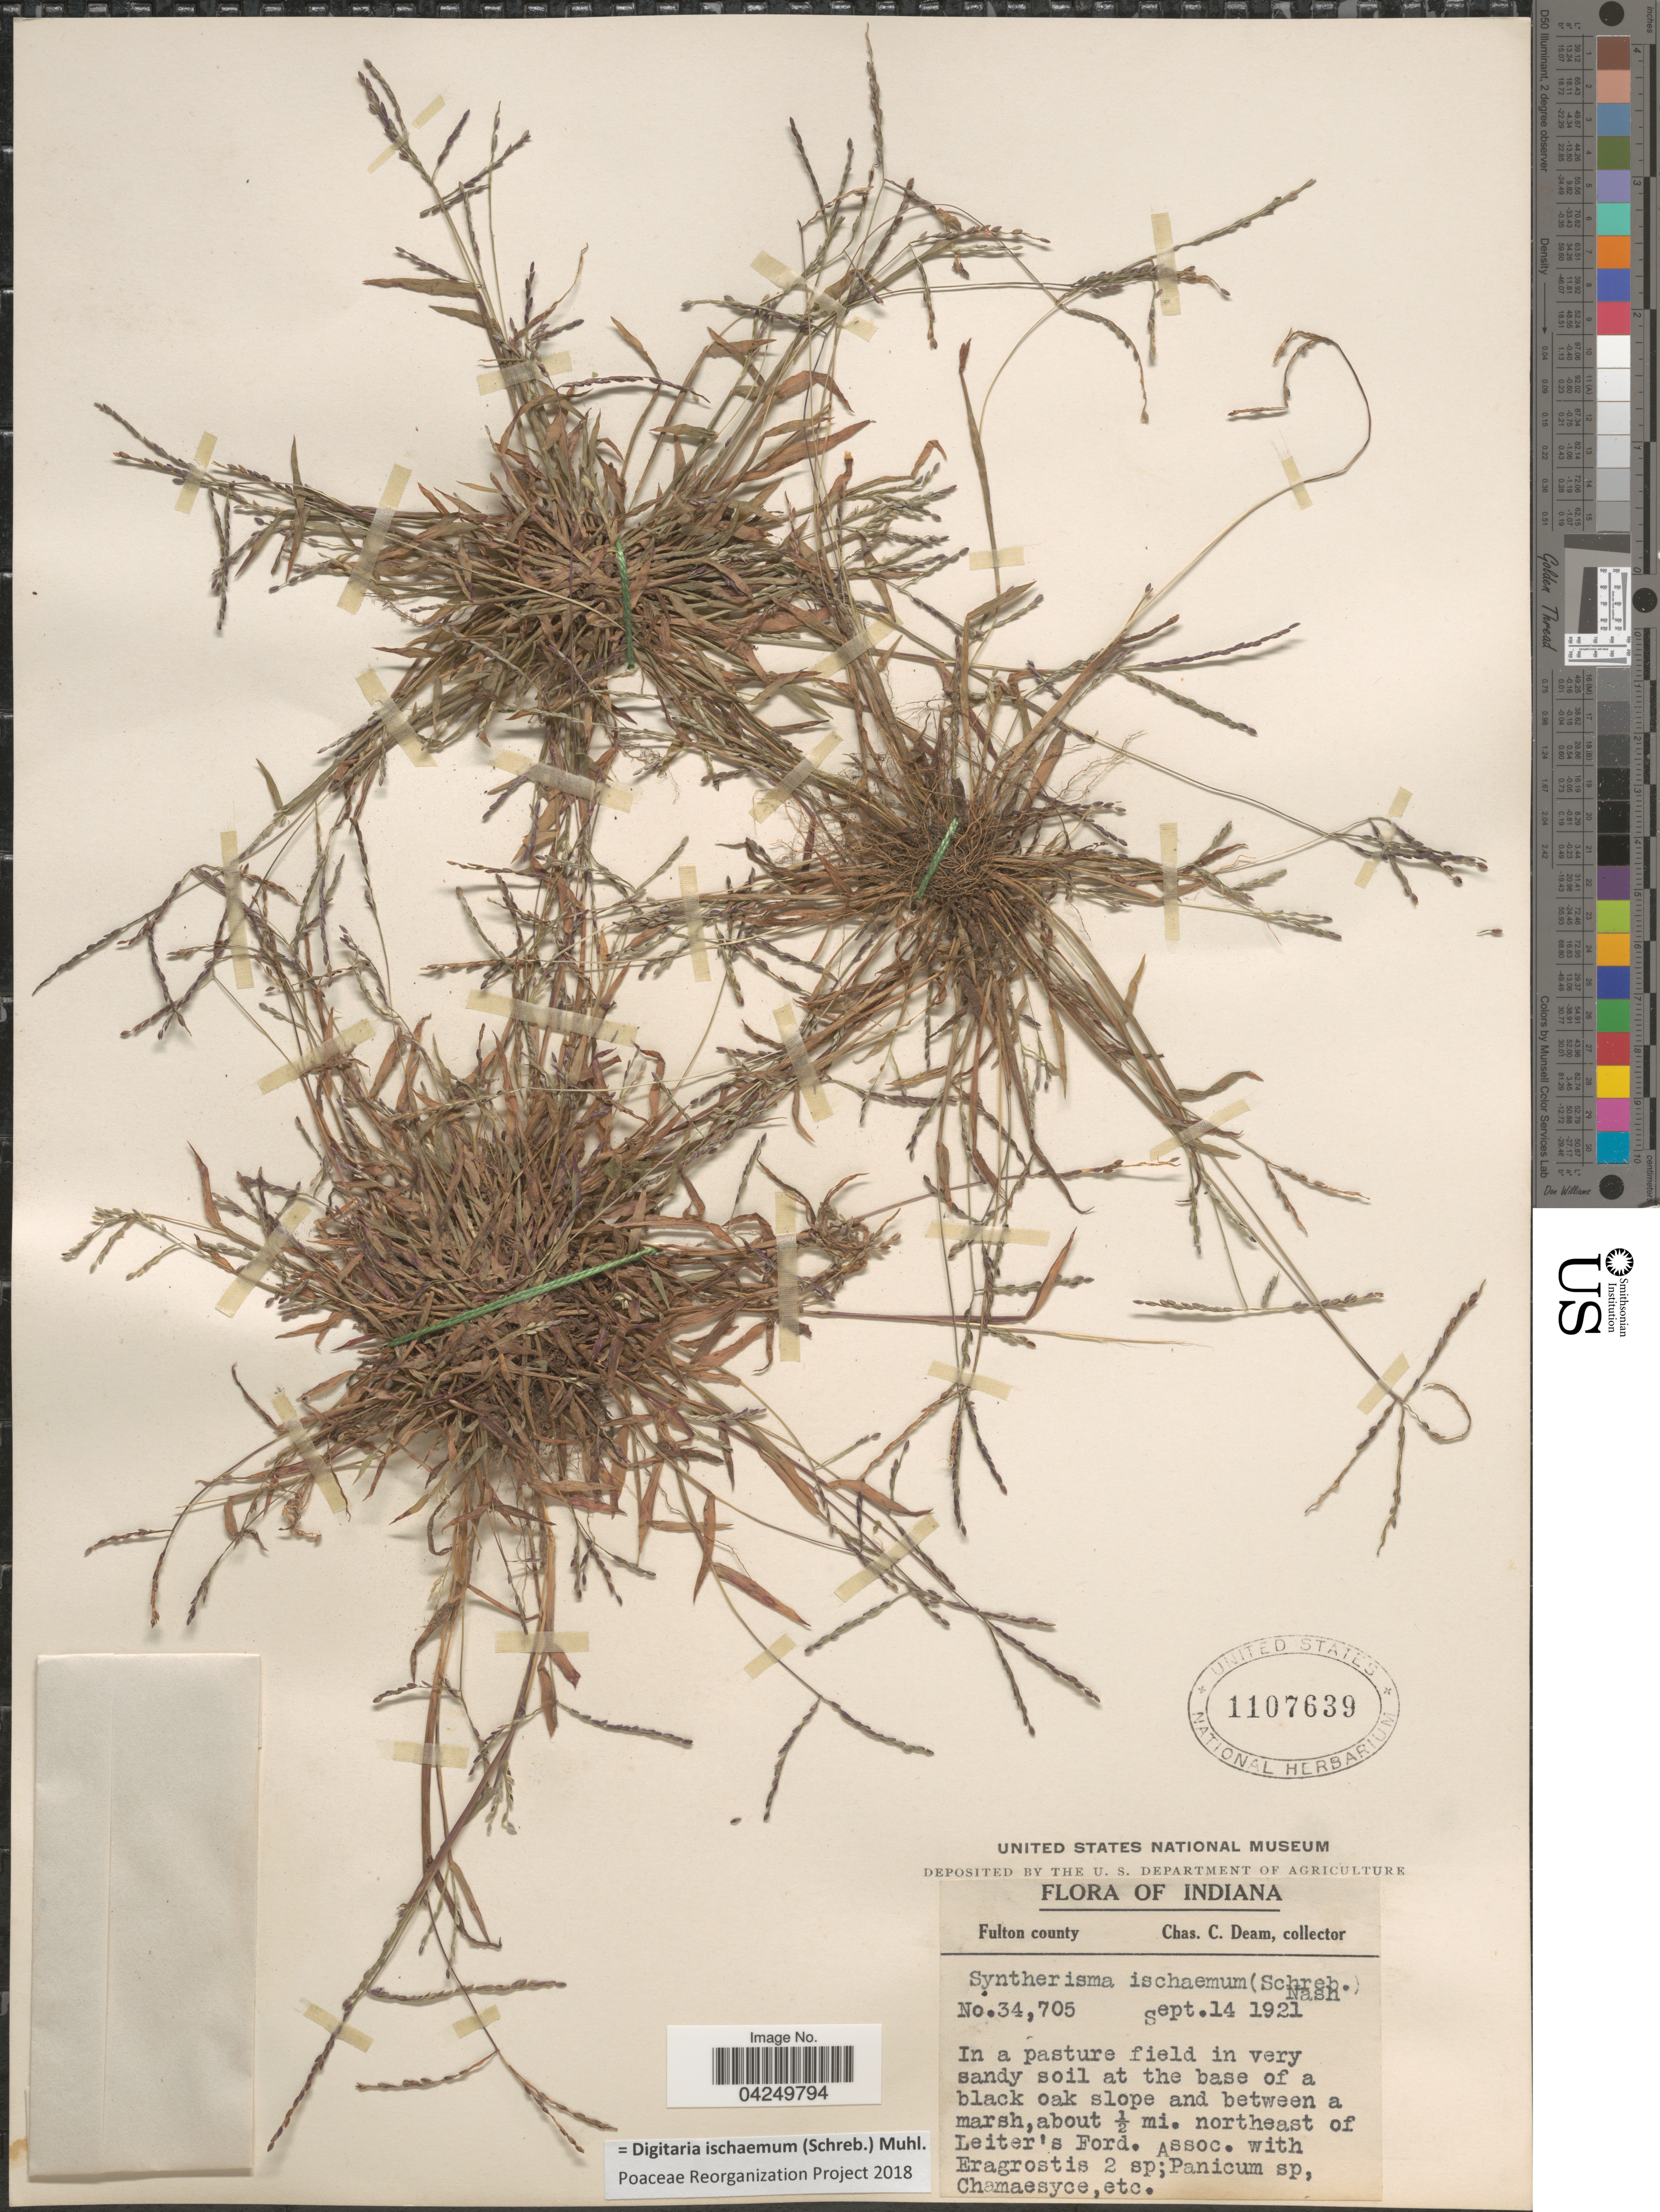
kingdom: Plantae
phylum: Tracheophyta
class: Liliopsida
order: Poales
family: Poaceae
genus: Digitaria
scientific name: Digitaria ischaemum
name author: (Schreber) Schreber ex Muhl.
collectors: C. C. Deam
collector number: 34705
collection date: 1921-09-14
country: United States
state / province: Indiana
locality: Fulton county. In a pasture field in very sandy soil at the base of a black oak slope and between a marsh, about ½ mi. northeast of Leiter's Ford.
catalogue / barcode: US 1107639